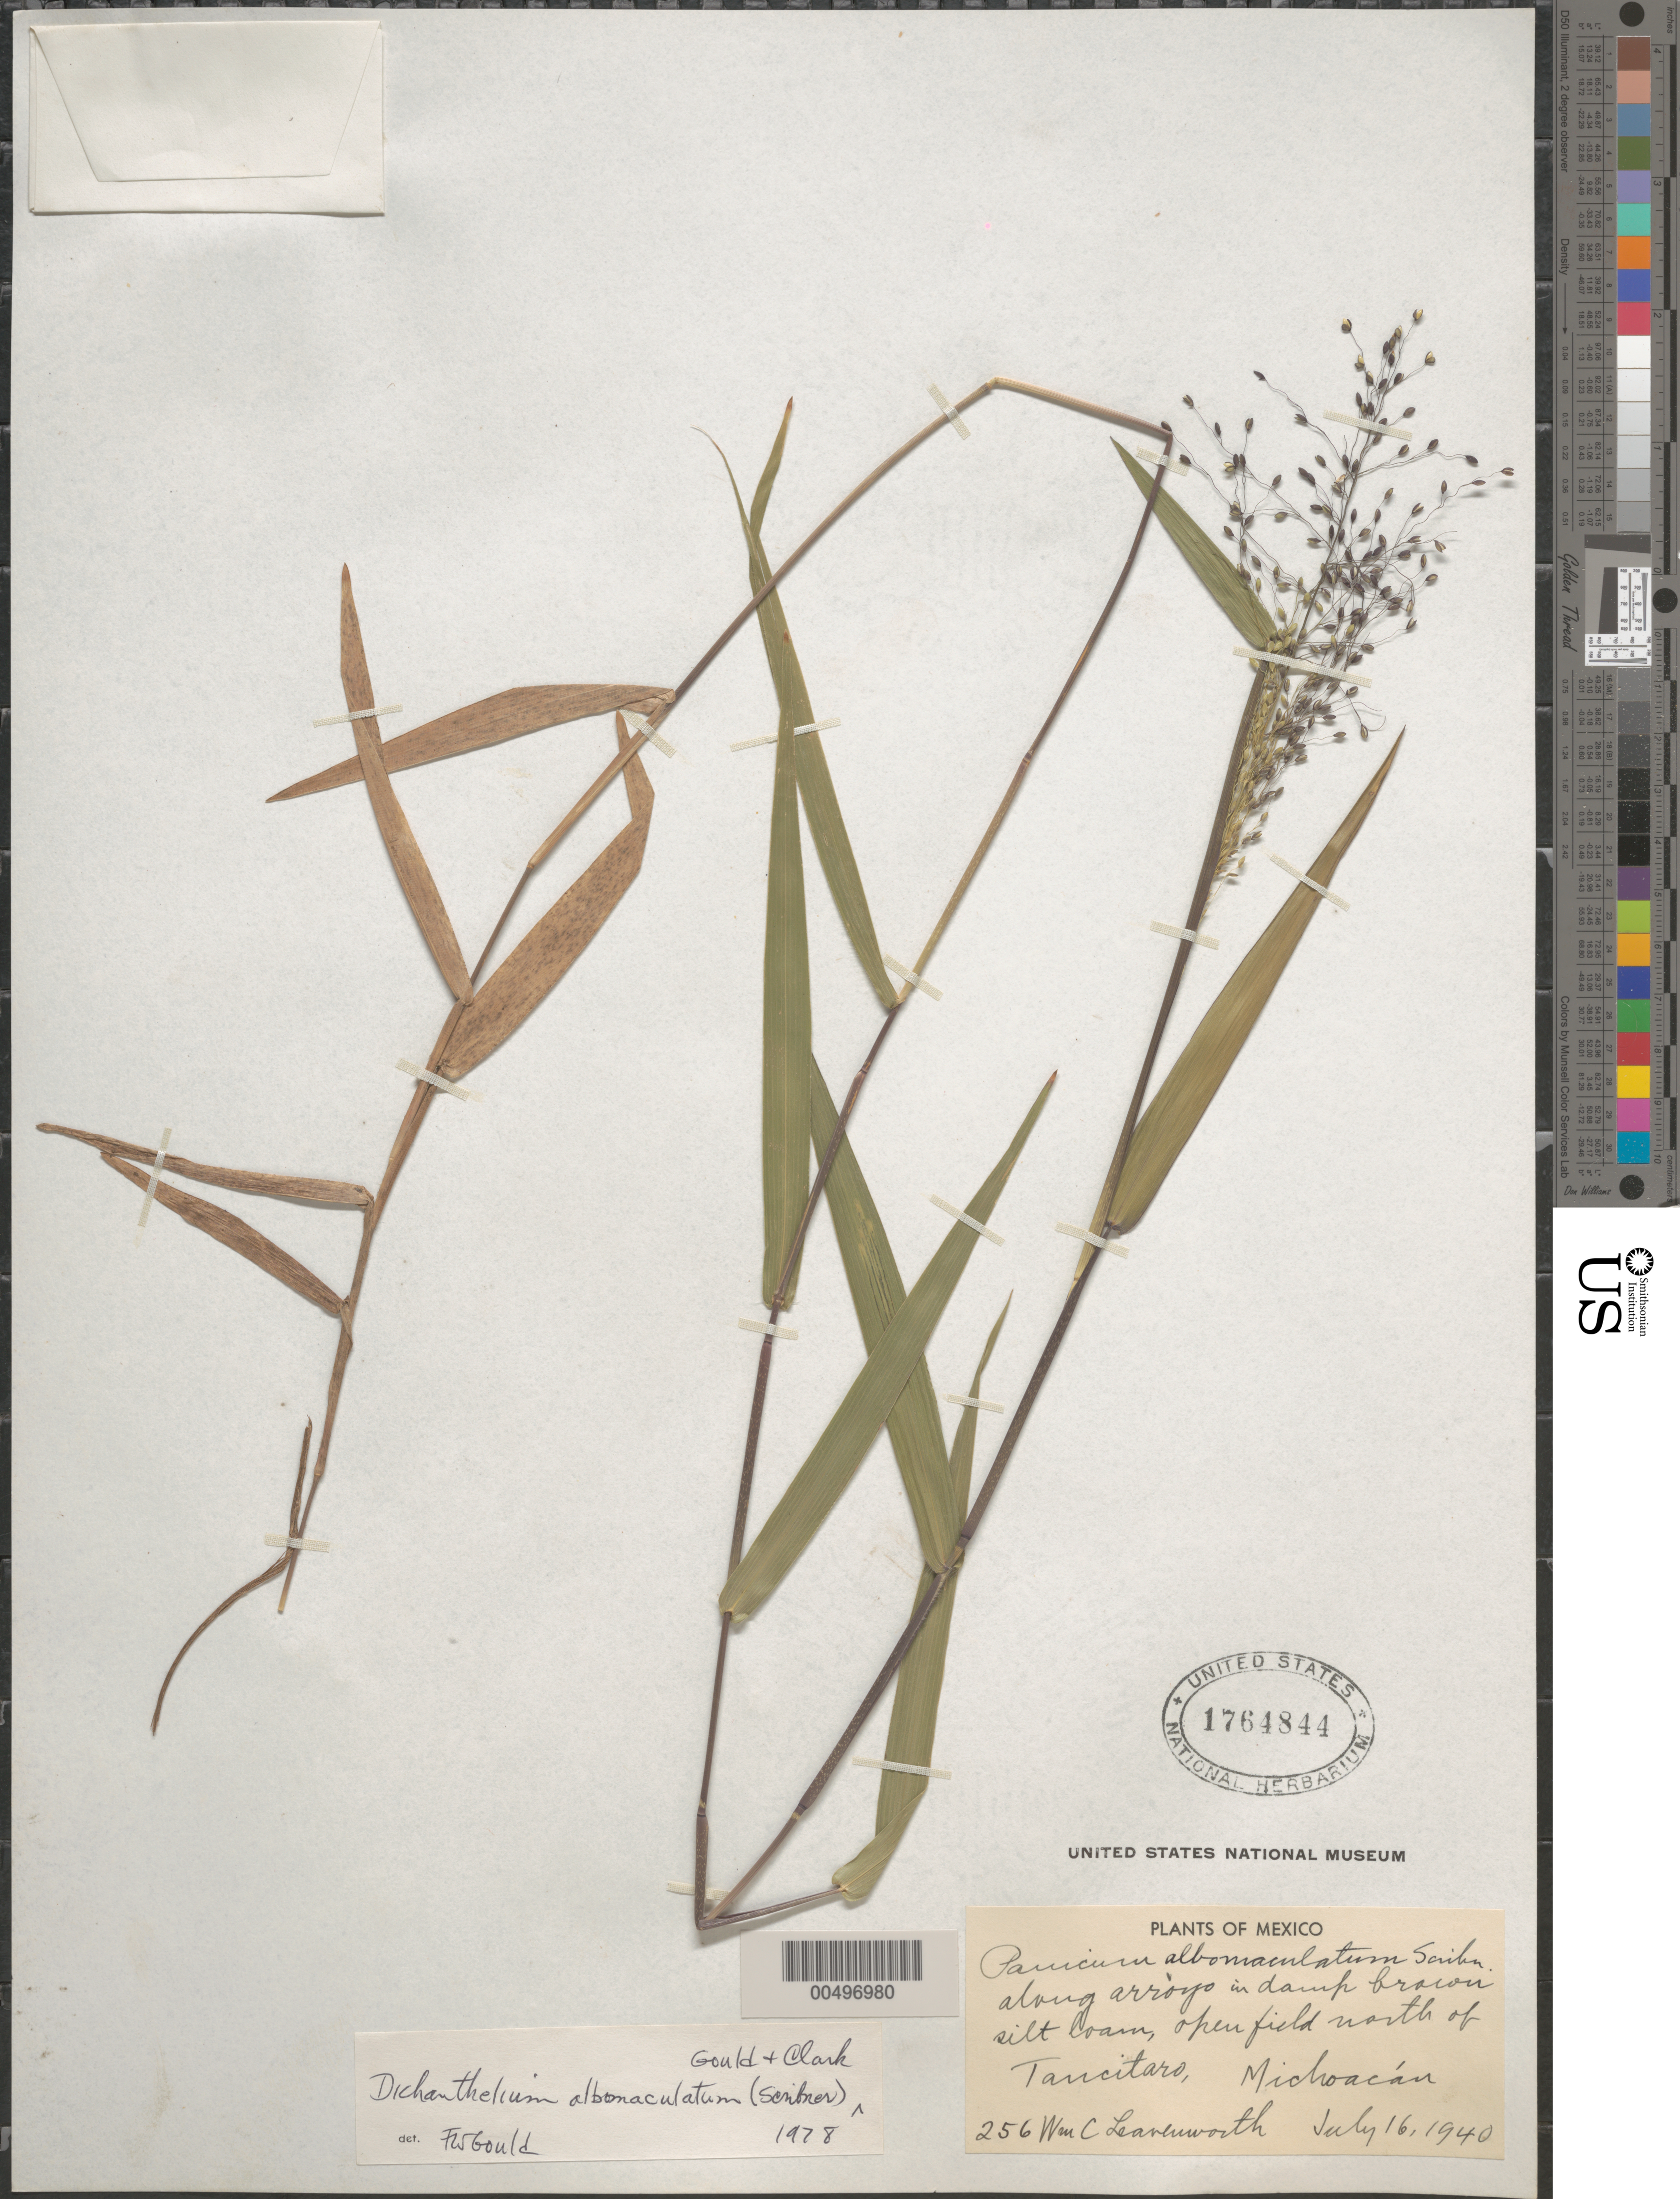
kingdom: Plantae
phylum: Tracheophyta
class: Liliopsida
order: Poales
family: Poaceae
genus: Dichanthelium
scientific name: Dichanthelium albomaculatum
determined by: Gould, F. W.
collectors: W. C. Leavenworth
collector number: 256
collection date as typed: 16 Jul 1940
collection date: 1940-07-16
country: Mexico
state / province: Michoacán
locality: N of Tancitaro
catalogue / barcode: US 1764844